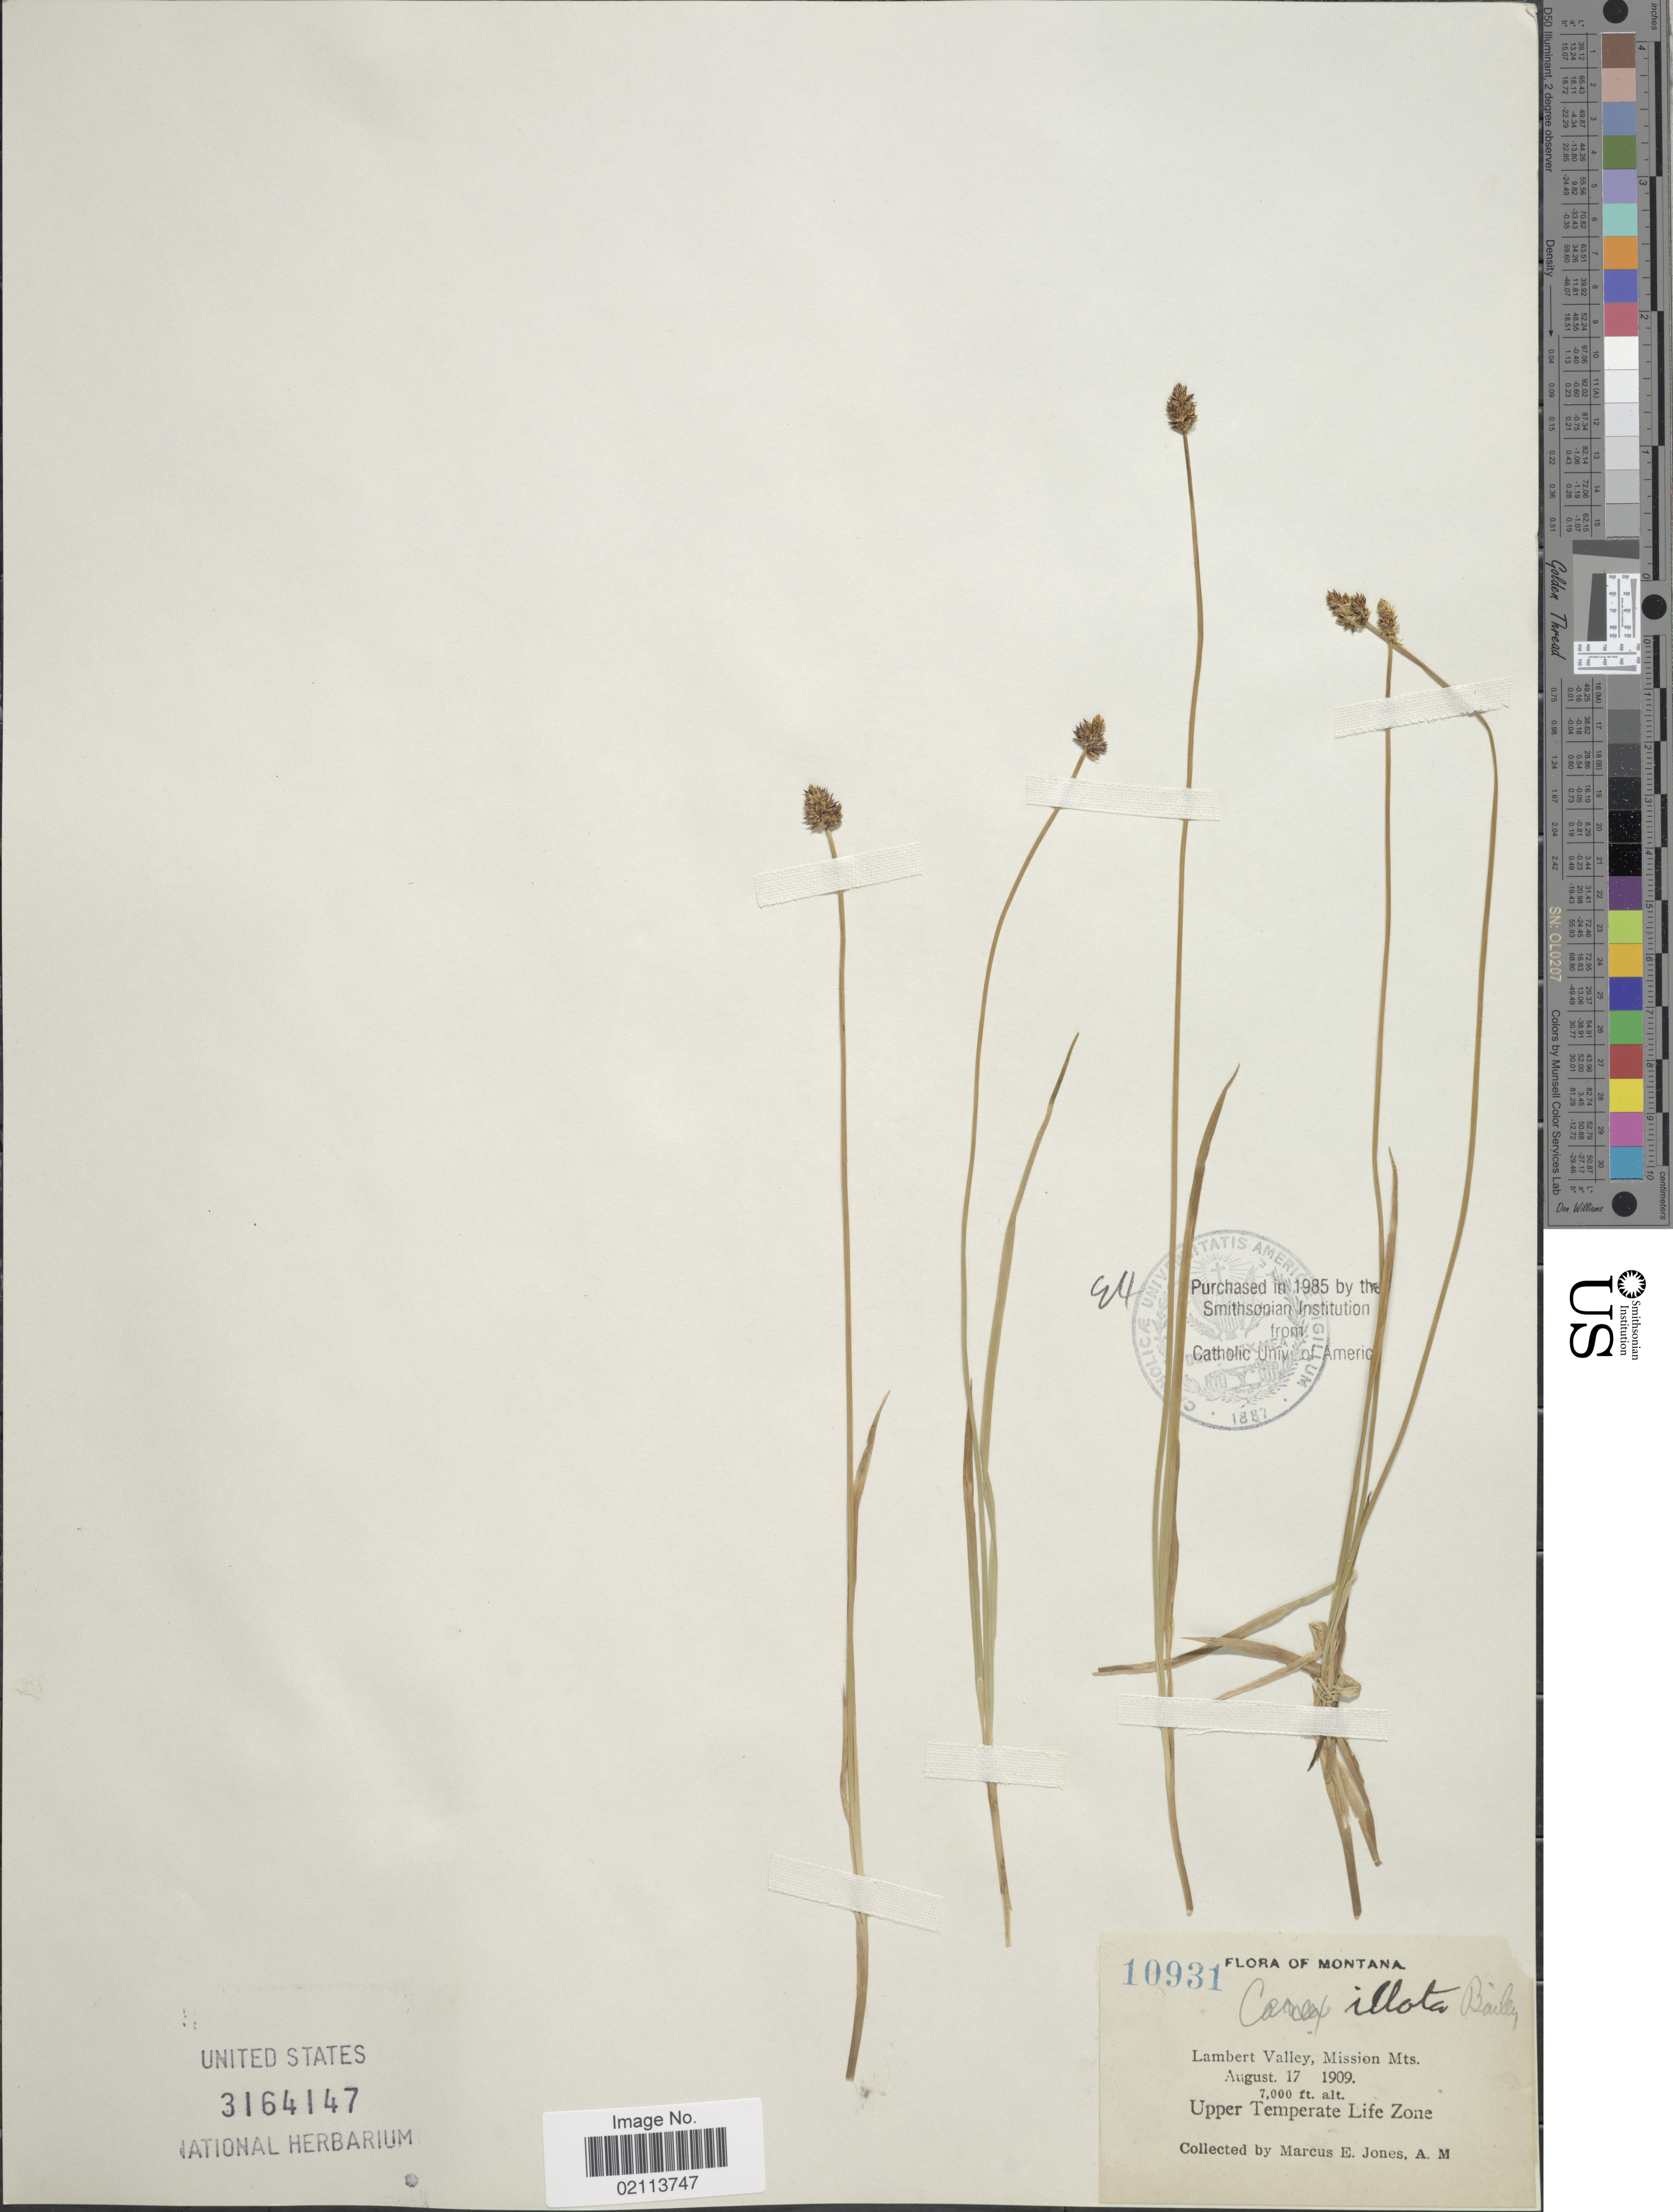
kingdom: Plantae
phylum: Tracheophyta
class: Liliopsida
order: Poales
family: Cyperaceae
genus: Carex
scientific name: Carex illota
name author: L.H. Bailey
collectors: M. E. Jones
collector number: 10931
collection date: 1909-08-17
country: United States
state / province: Montana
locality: Lambert Valley, Mission Mts., Upper Temperate Life Zone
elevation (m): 2134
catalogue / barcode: US 3164147